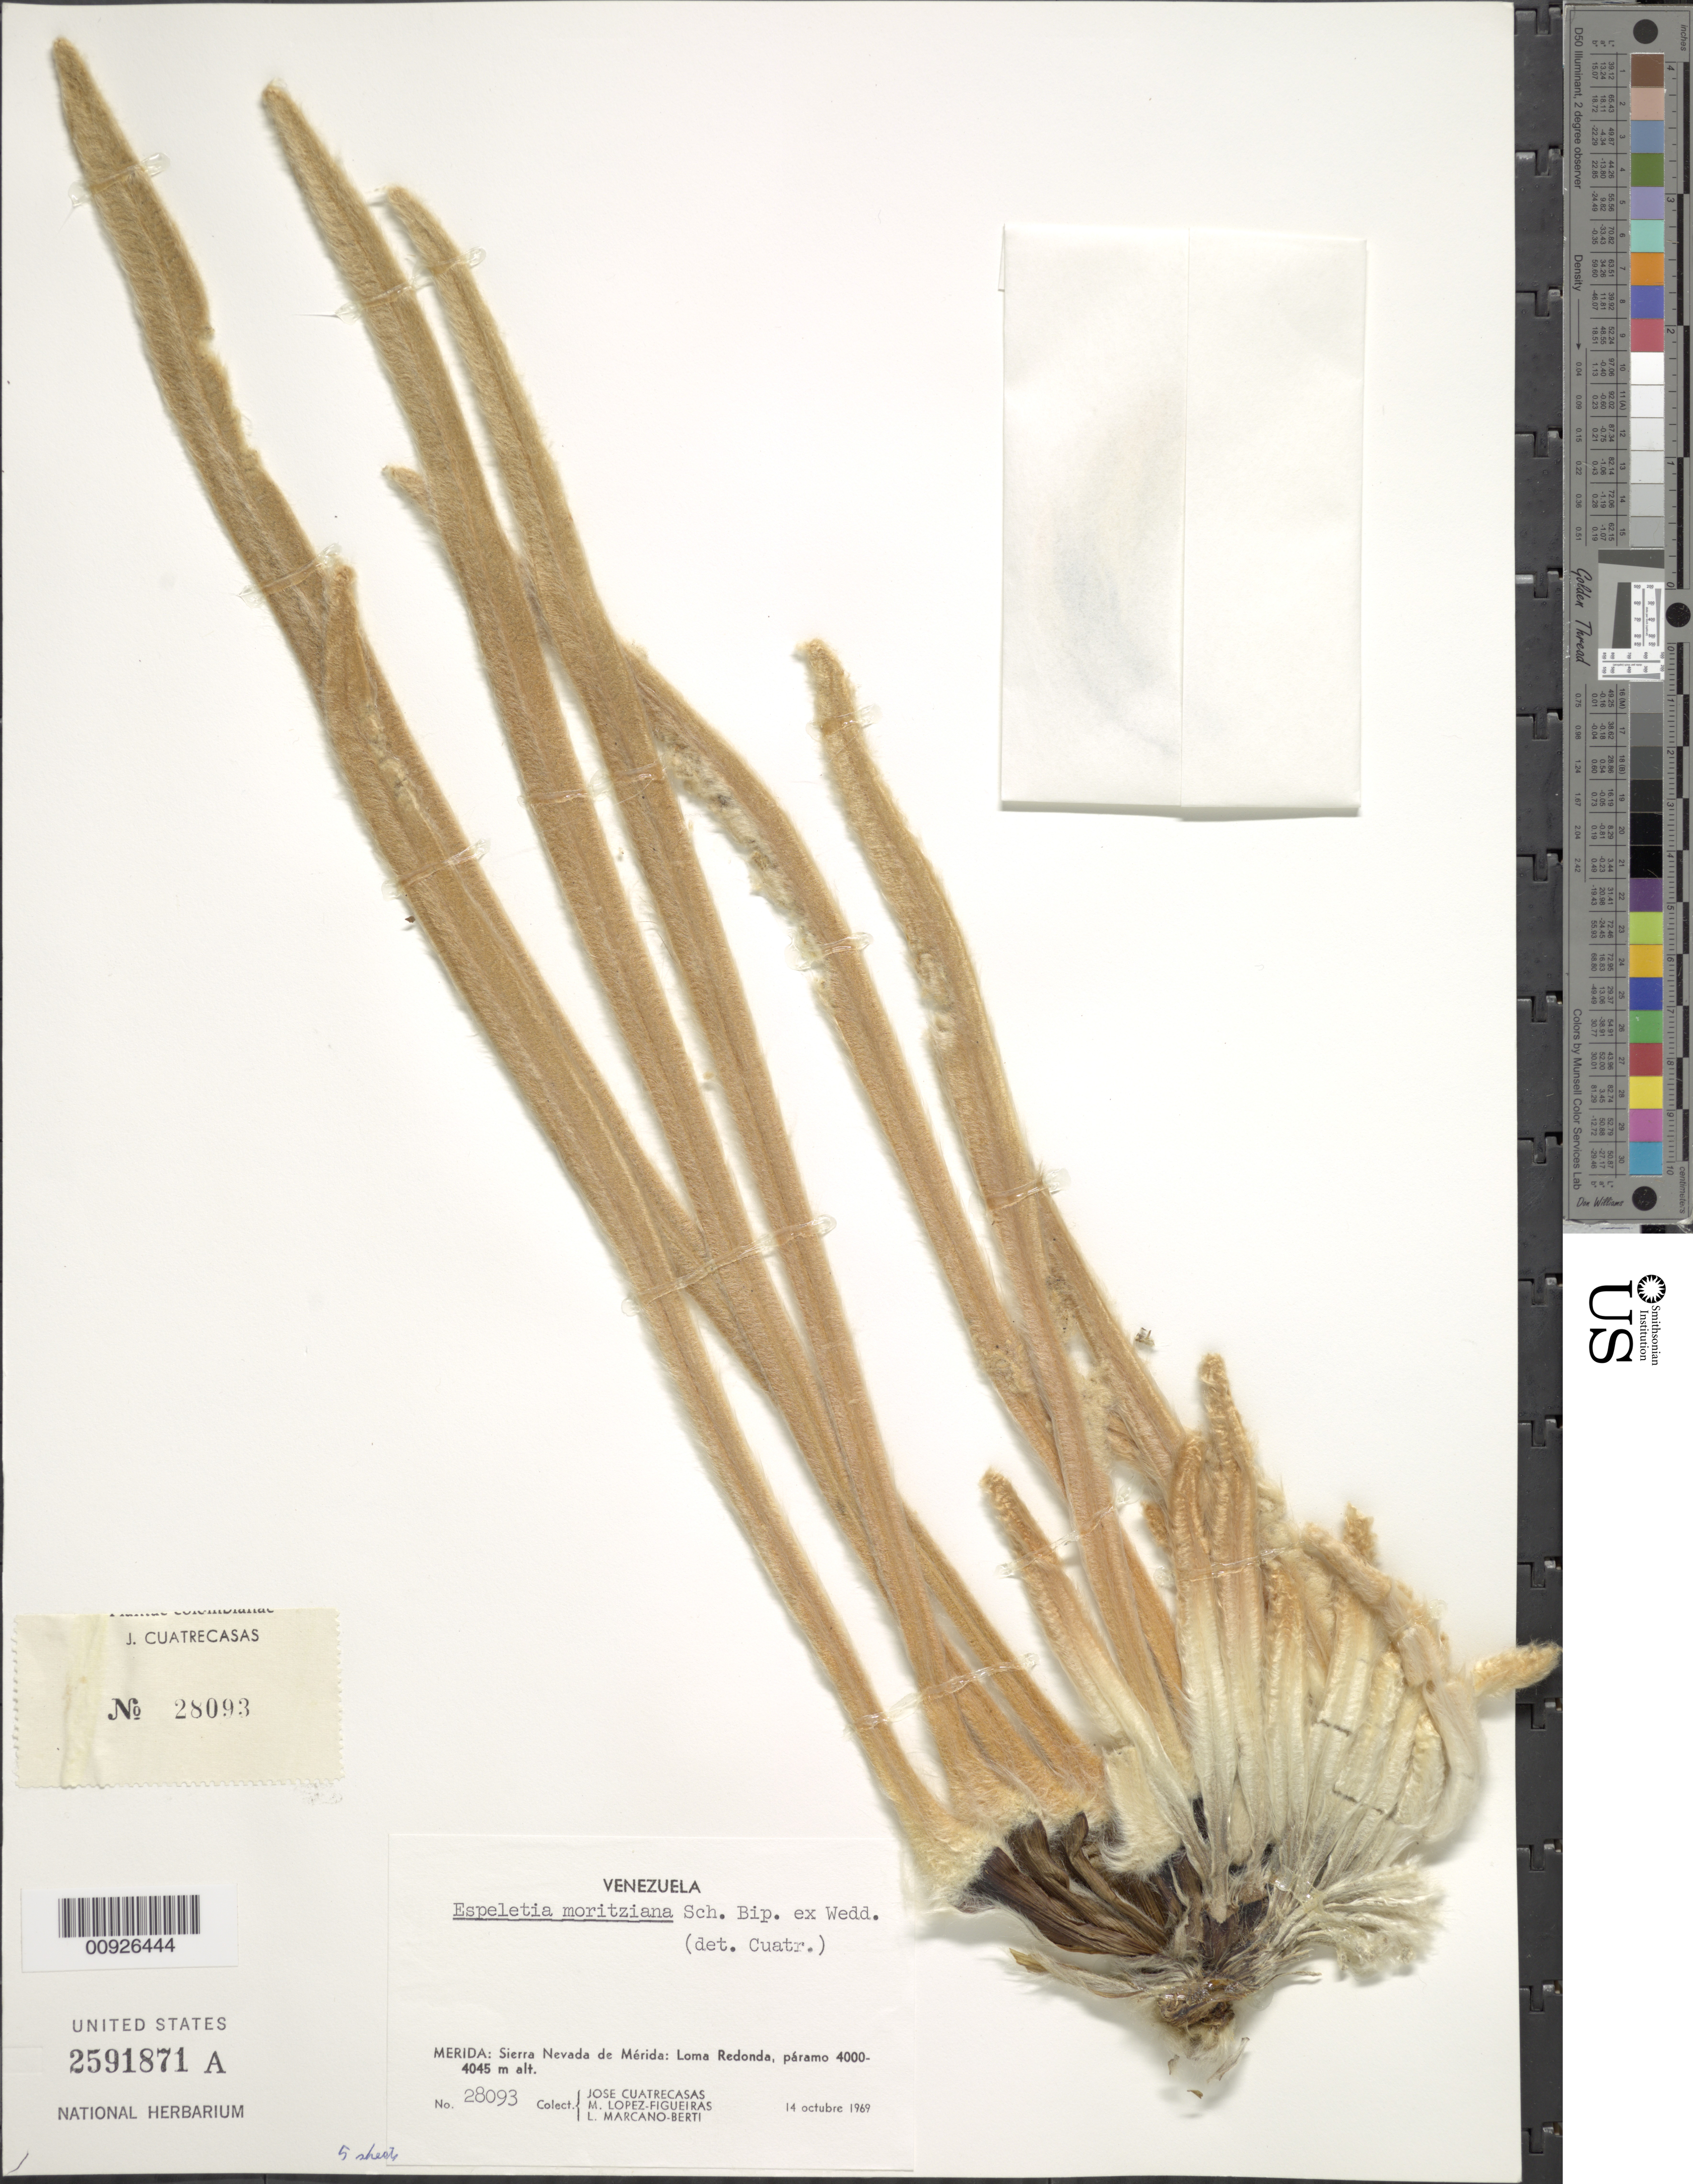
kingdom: Plantae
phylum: Tracheophyta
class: Magnoliopsida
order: Asterales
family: Asteraceae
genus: Coespeletia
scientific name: Coespeletia moritziana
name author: (Sch. Bip. ex Wedd.) Cuatrec.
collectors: J. Cuatrecasas, M. López Figueiras & L. Marcano-Berti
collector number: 28093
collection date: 1969-10-14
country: Venezuela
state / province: Mérida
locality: Sierra Nevada de Mérida: Loma Redonda, páramo.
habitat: Páramo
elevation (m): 4000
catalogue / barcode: US 2591871A